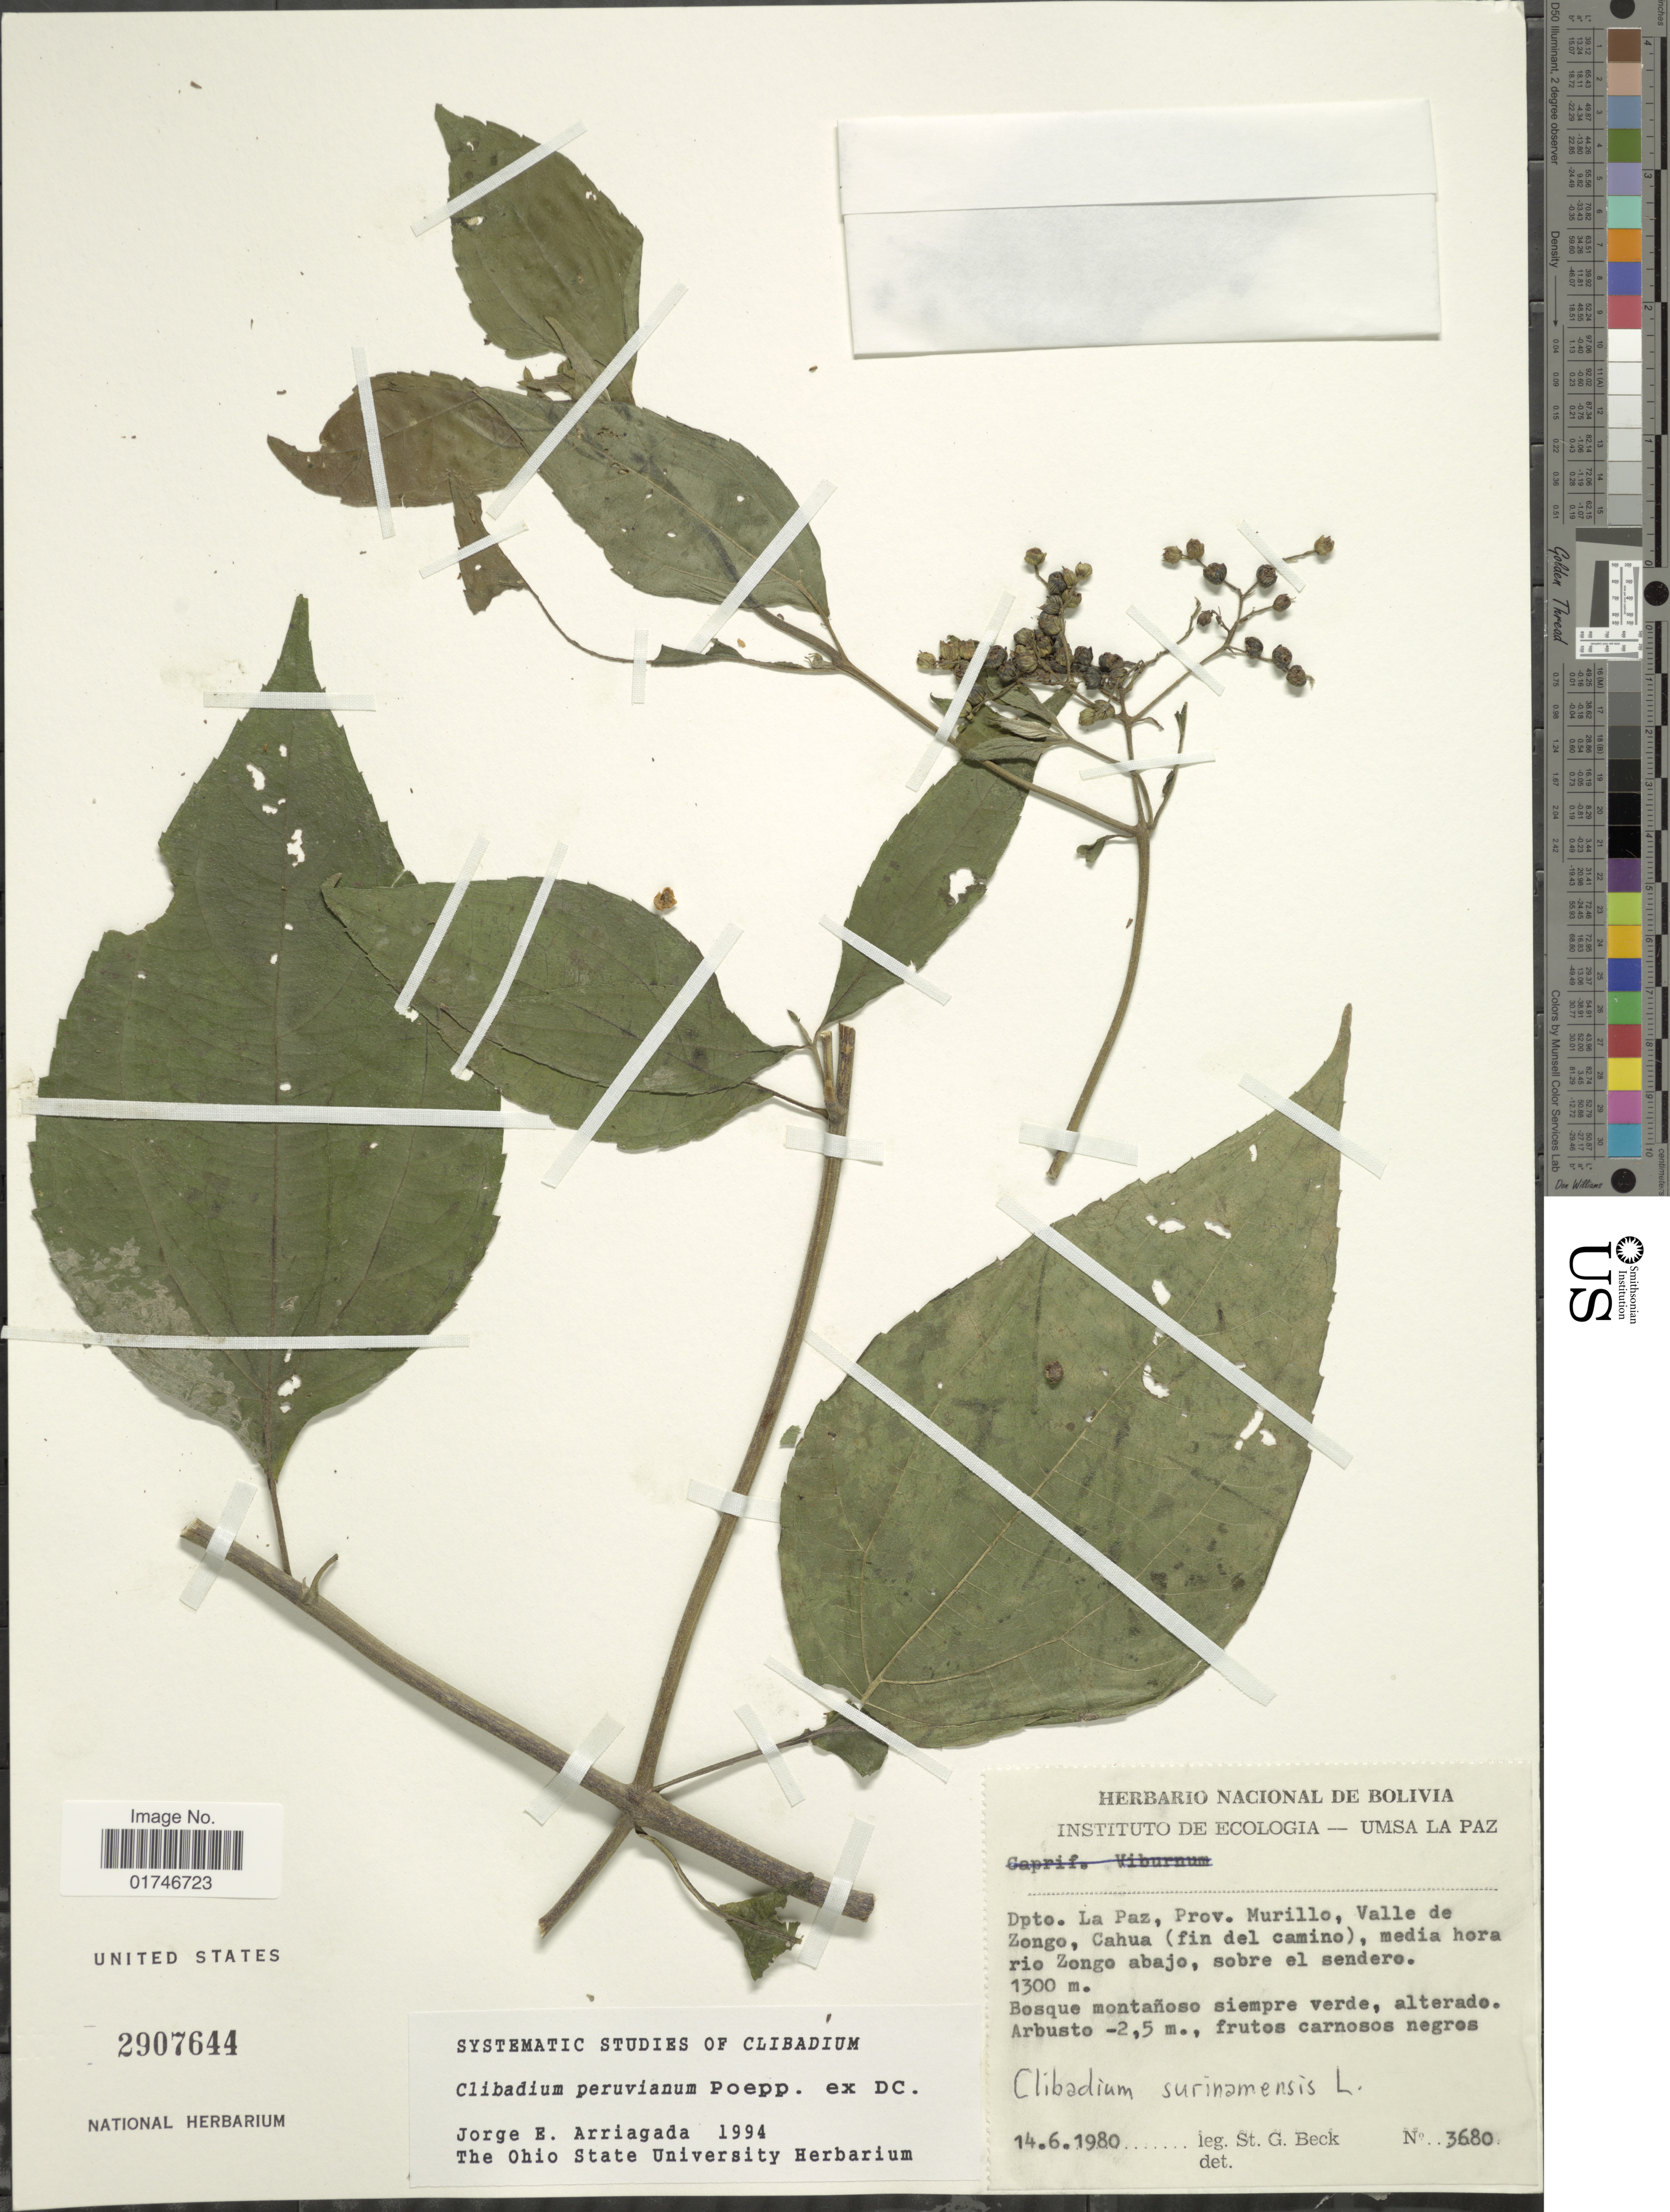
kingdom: Plantae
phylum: Tracheophyta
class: Magnoliopsida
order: Asterales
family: Asteraceae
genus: Clibadium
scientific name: Clibadium peruvianum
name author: Poepp.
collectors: S. G. Beck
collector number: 3680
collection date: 1980-06-14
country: Bolivia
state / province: La Paz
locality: Dpto. La Paz, Prov. Murillo, Valle de Zongo, Cahua (fin del camino), media hora rio Zongo abajo, sobre el sendere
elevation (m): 1300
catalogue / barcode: US 2907644